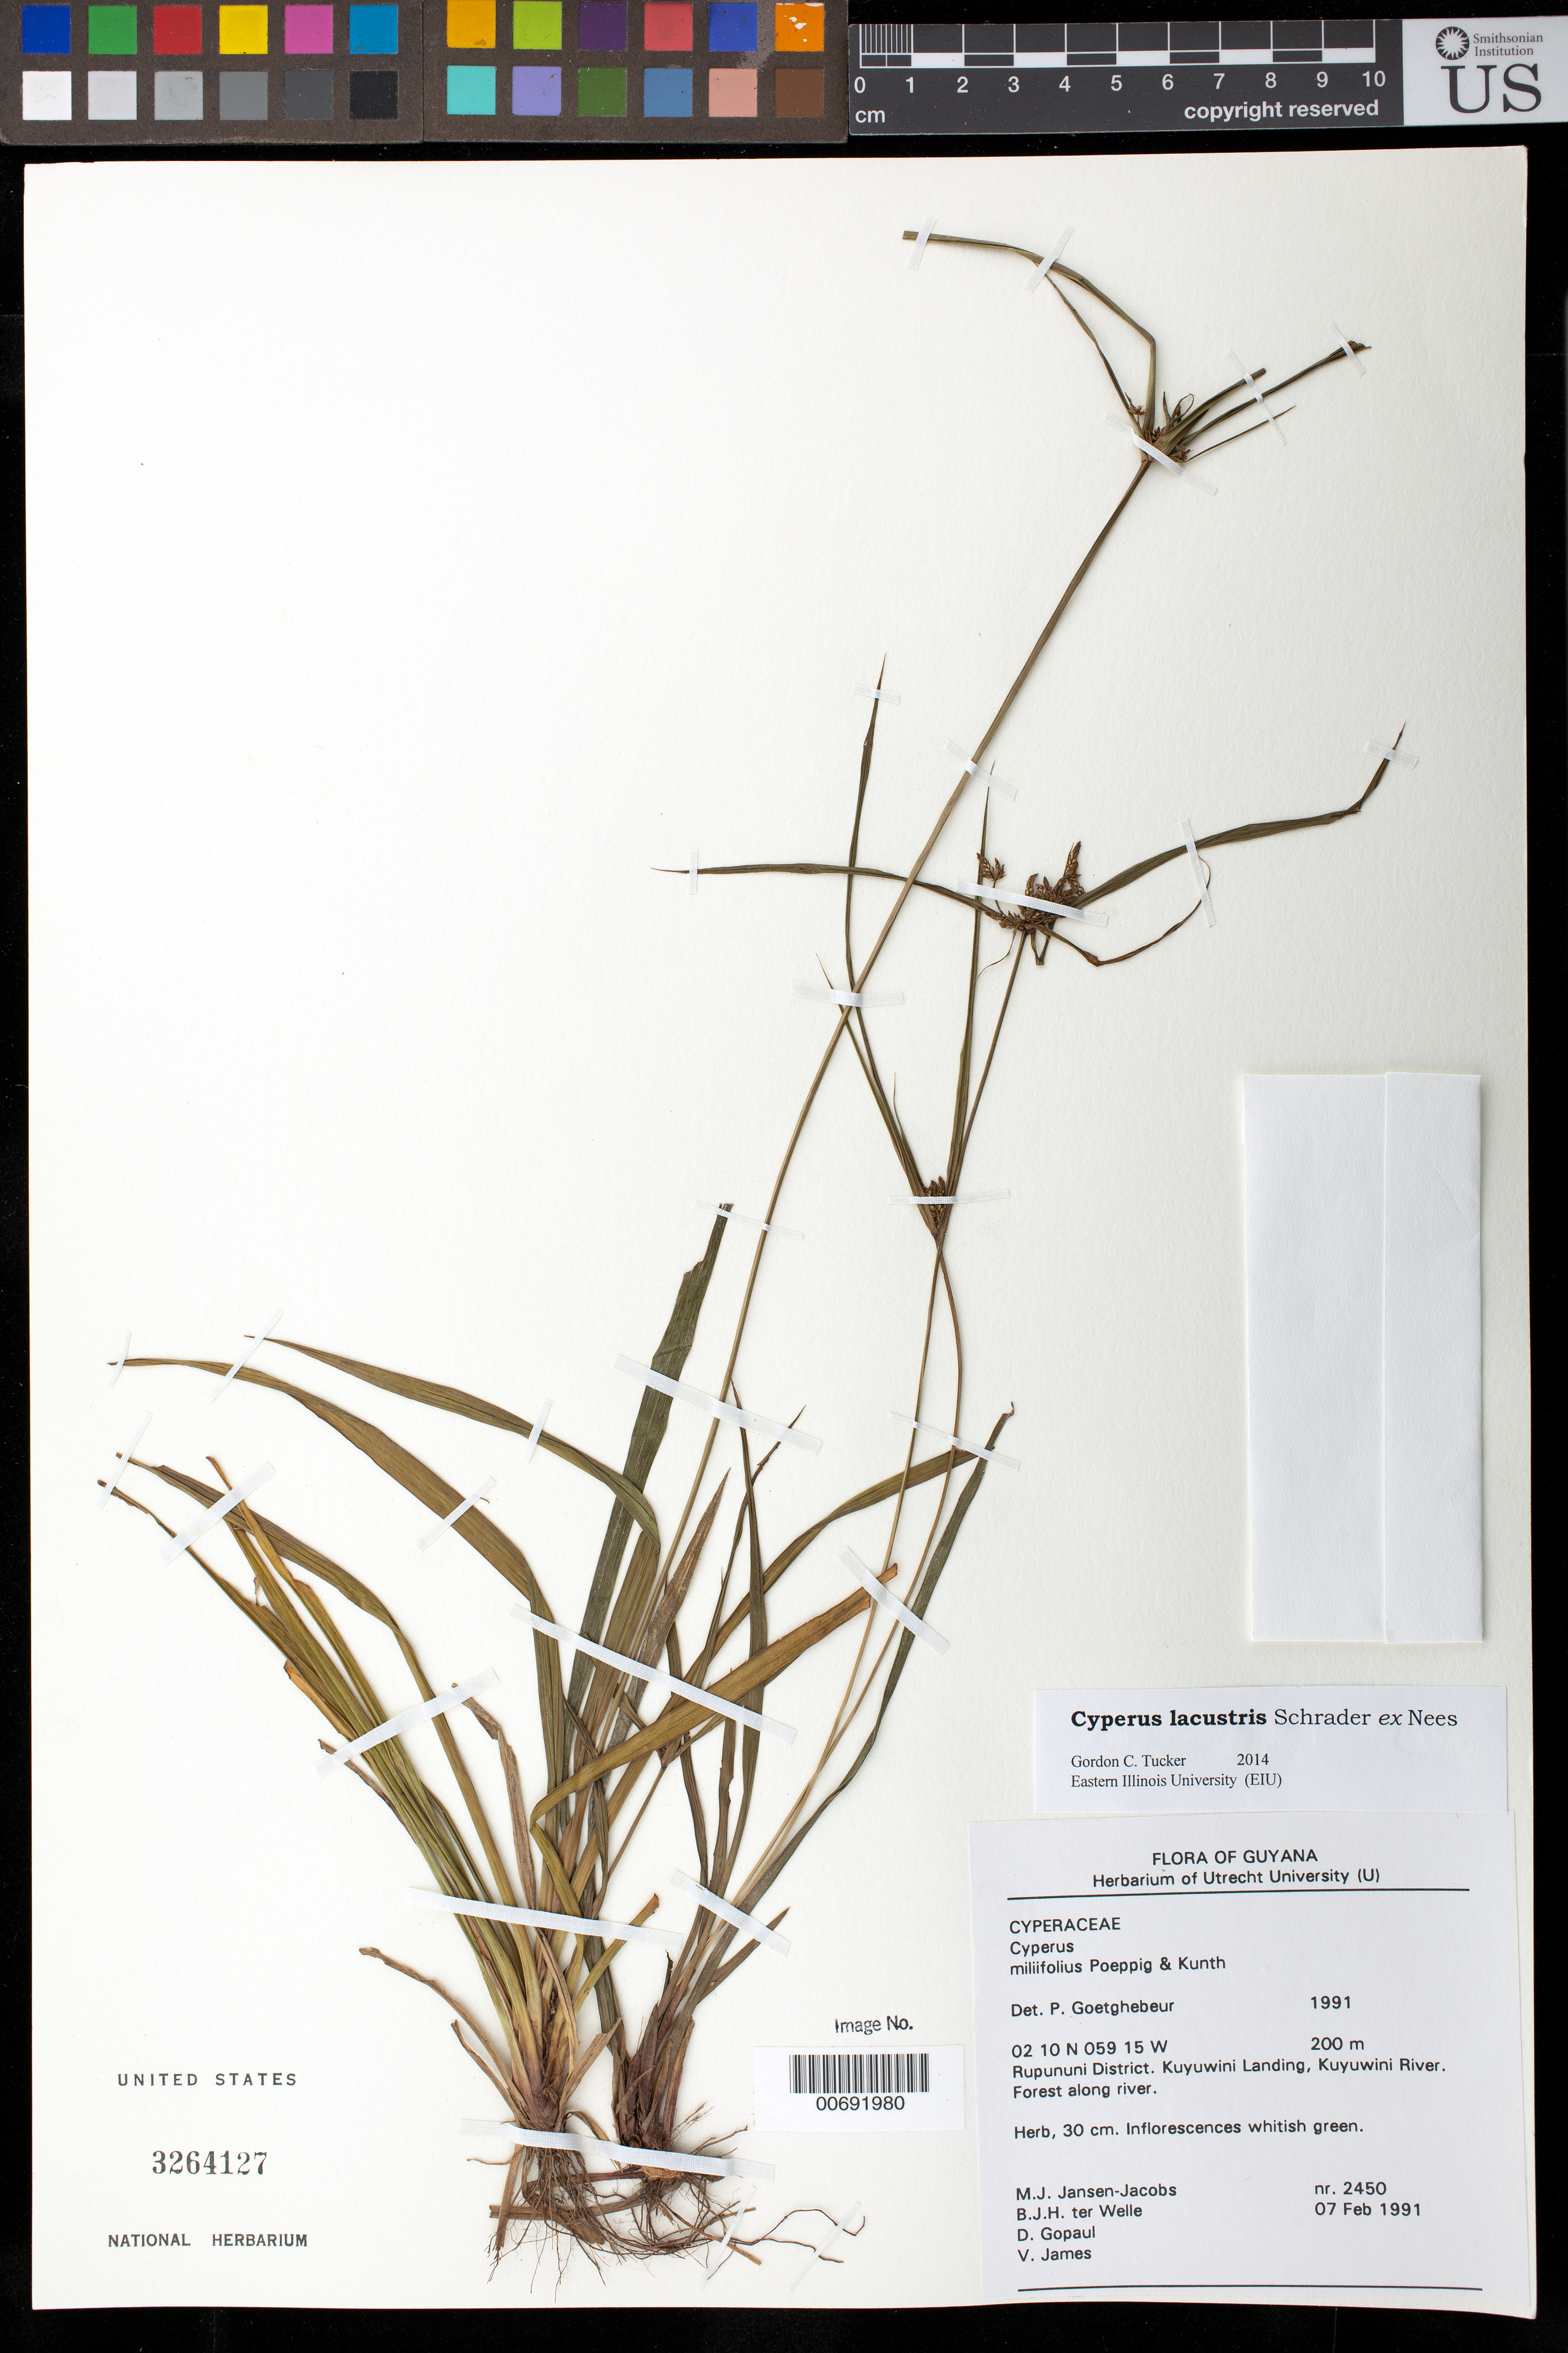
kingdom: Plantae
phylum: Tracheophyta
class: Liliopsida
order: Poales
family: Cyperaceae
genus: Cyperus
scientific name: Cyperus lacustris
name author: Schrad. ex Nees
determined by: Tucker, G. C.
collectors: M. J. Jansen-Jacobs, B. Welle, D. Gopaul & V. James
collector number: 2450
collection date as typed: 7-Feb-91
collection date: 1991-02-07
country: Guyana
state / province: U. Takutu-U. Essequibo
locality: Kuyuwini Landing, Kuyuwini River, Rupununi District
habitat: Forest along river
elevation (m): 200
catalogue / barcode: US 3264127